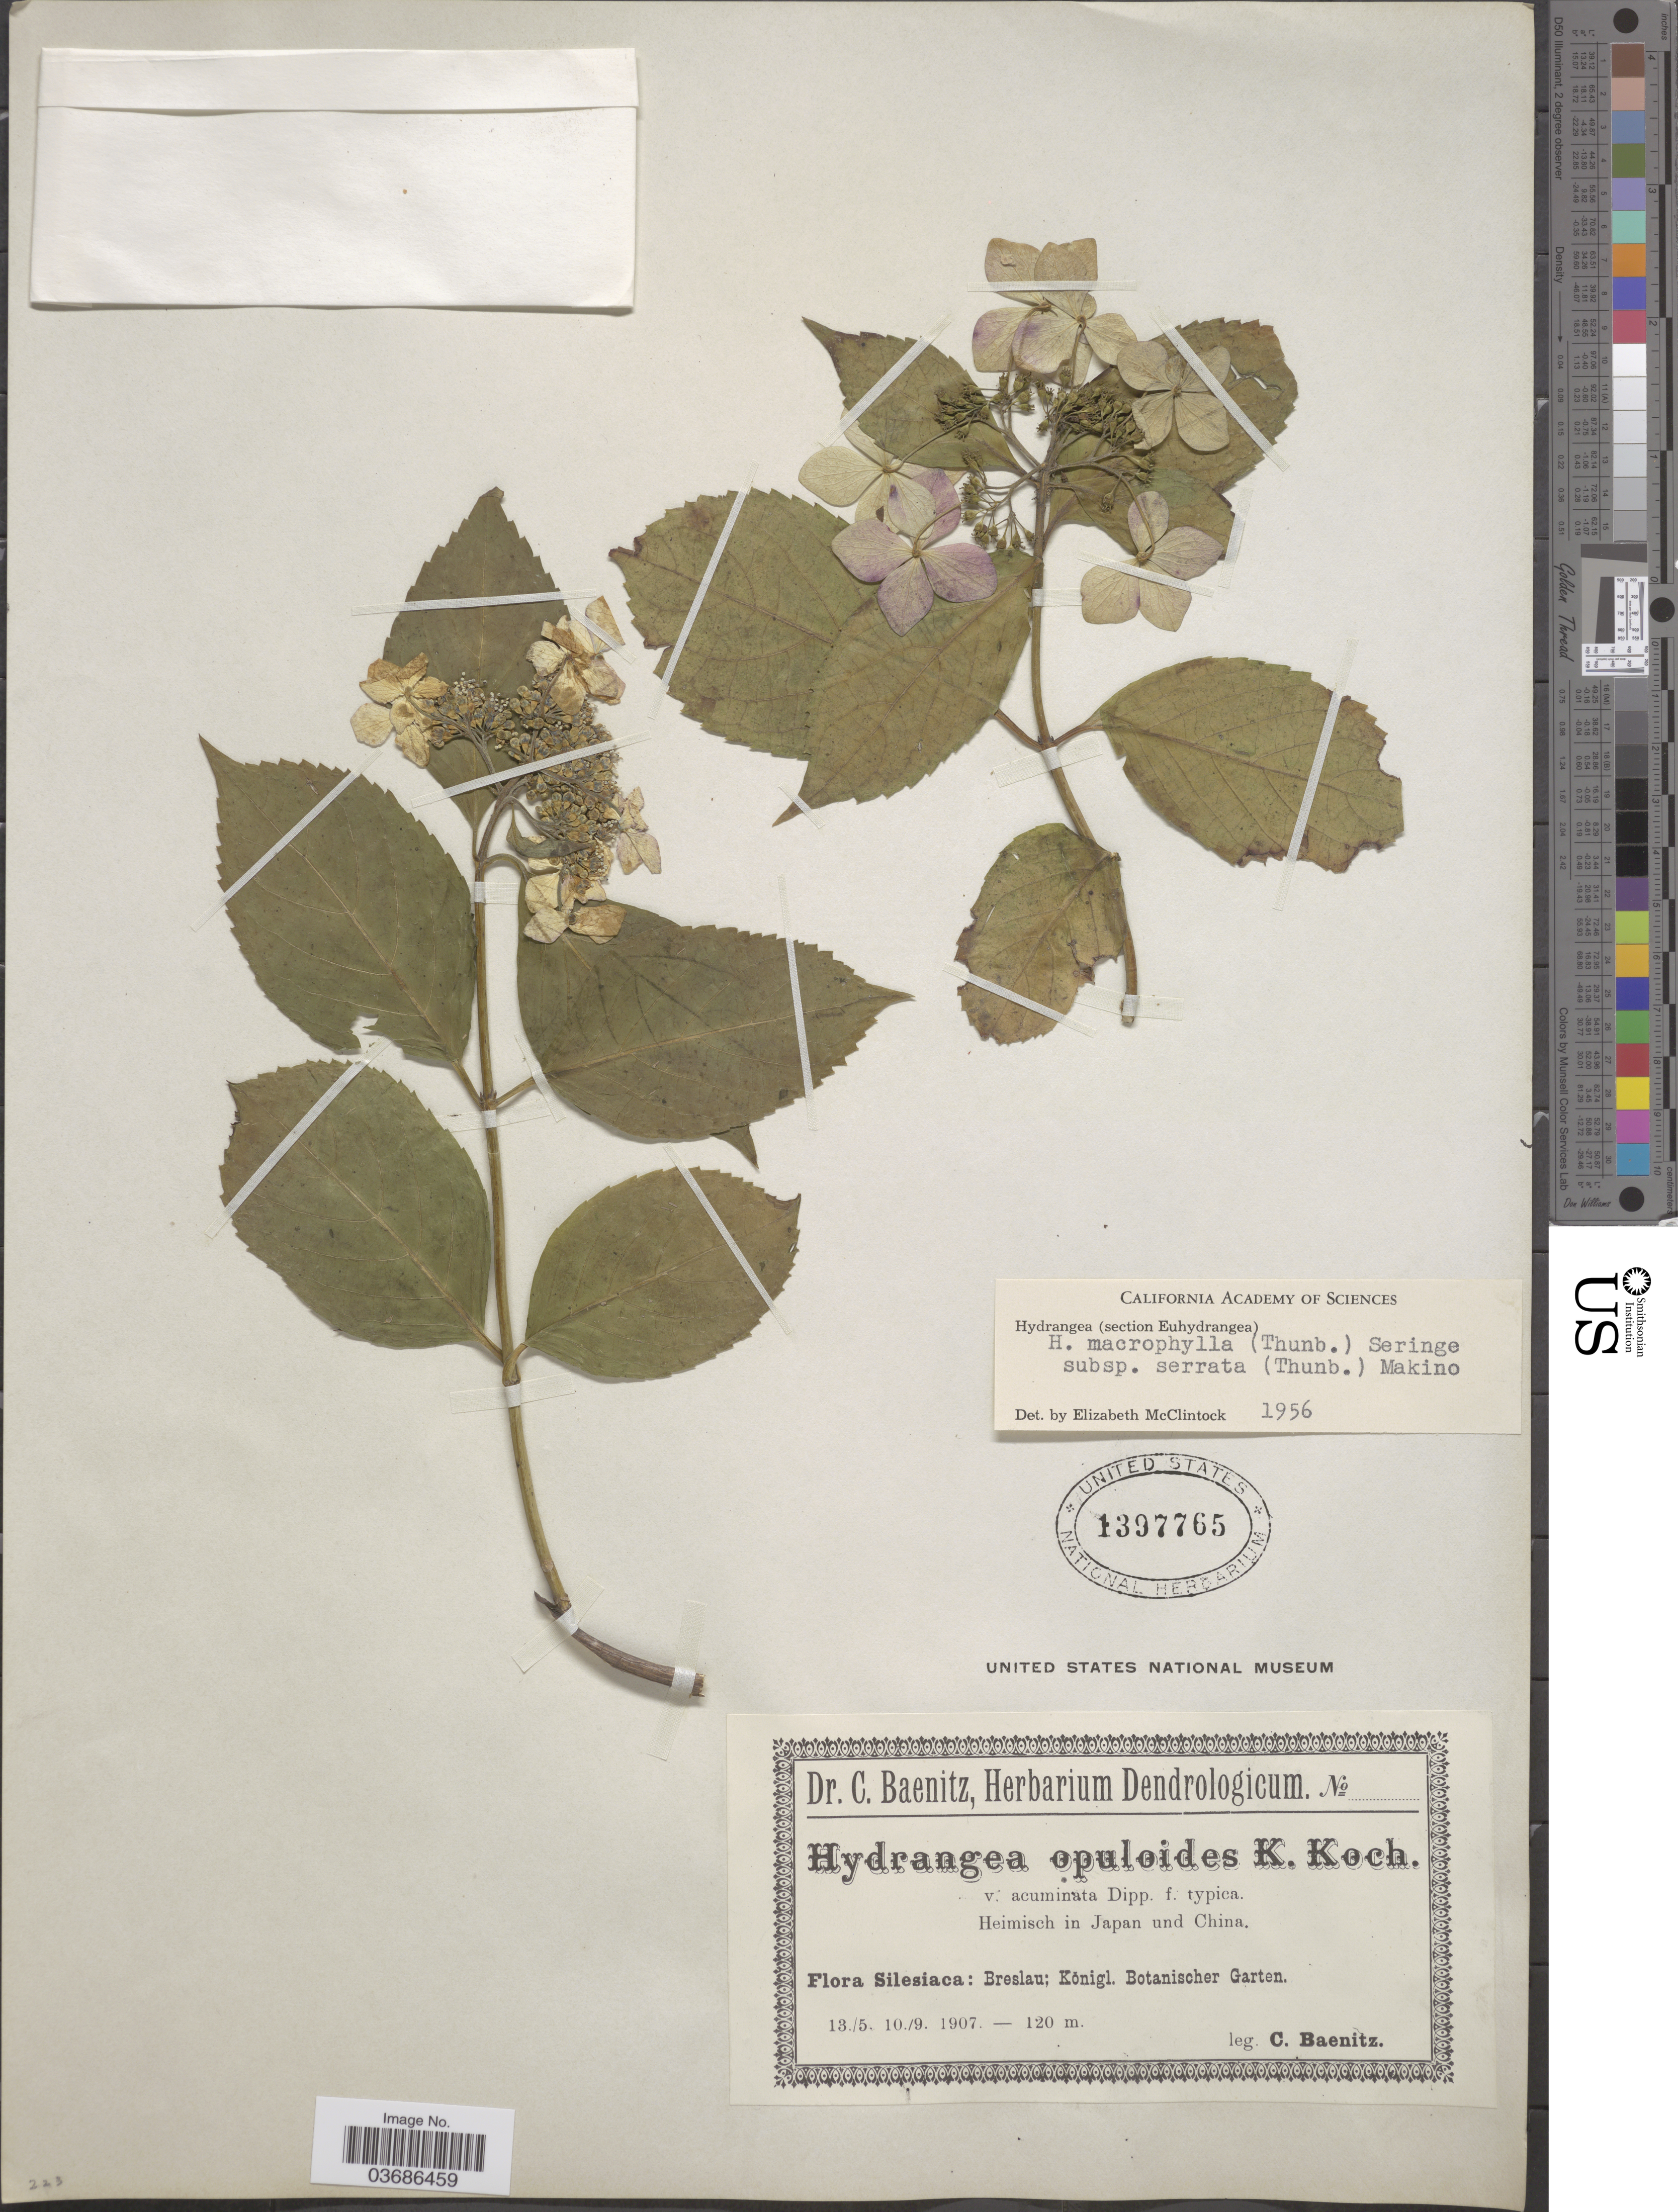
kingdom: Plantae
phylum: Tracheophyta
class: Magnoliopsida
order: Cornales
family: Hydrangeaceae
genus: Hydrangea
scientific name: Hydrangea macrophylla subsp. serrata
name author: (Thunb.) Makino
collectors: C. G. Baenitz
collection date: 1907-05-13/1907-09-10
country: Poland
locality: Silesiaca: Breslau; Kŏnigl, Botanischer Garten.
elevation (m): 120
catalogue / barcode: US 1397765